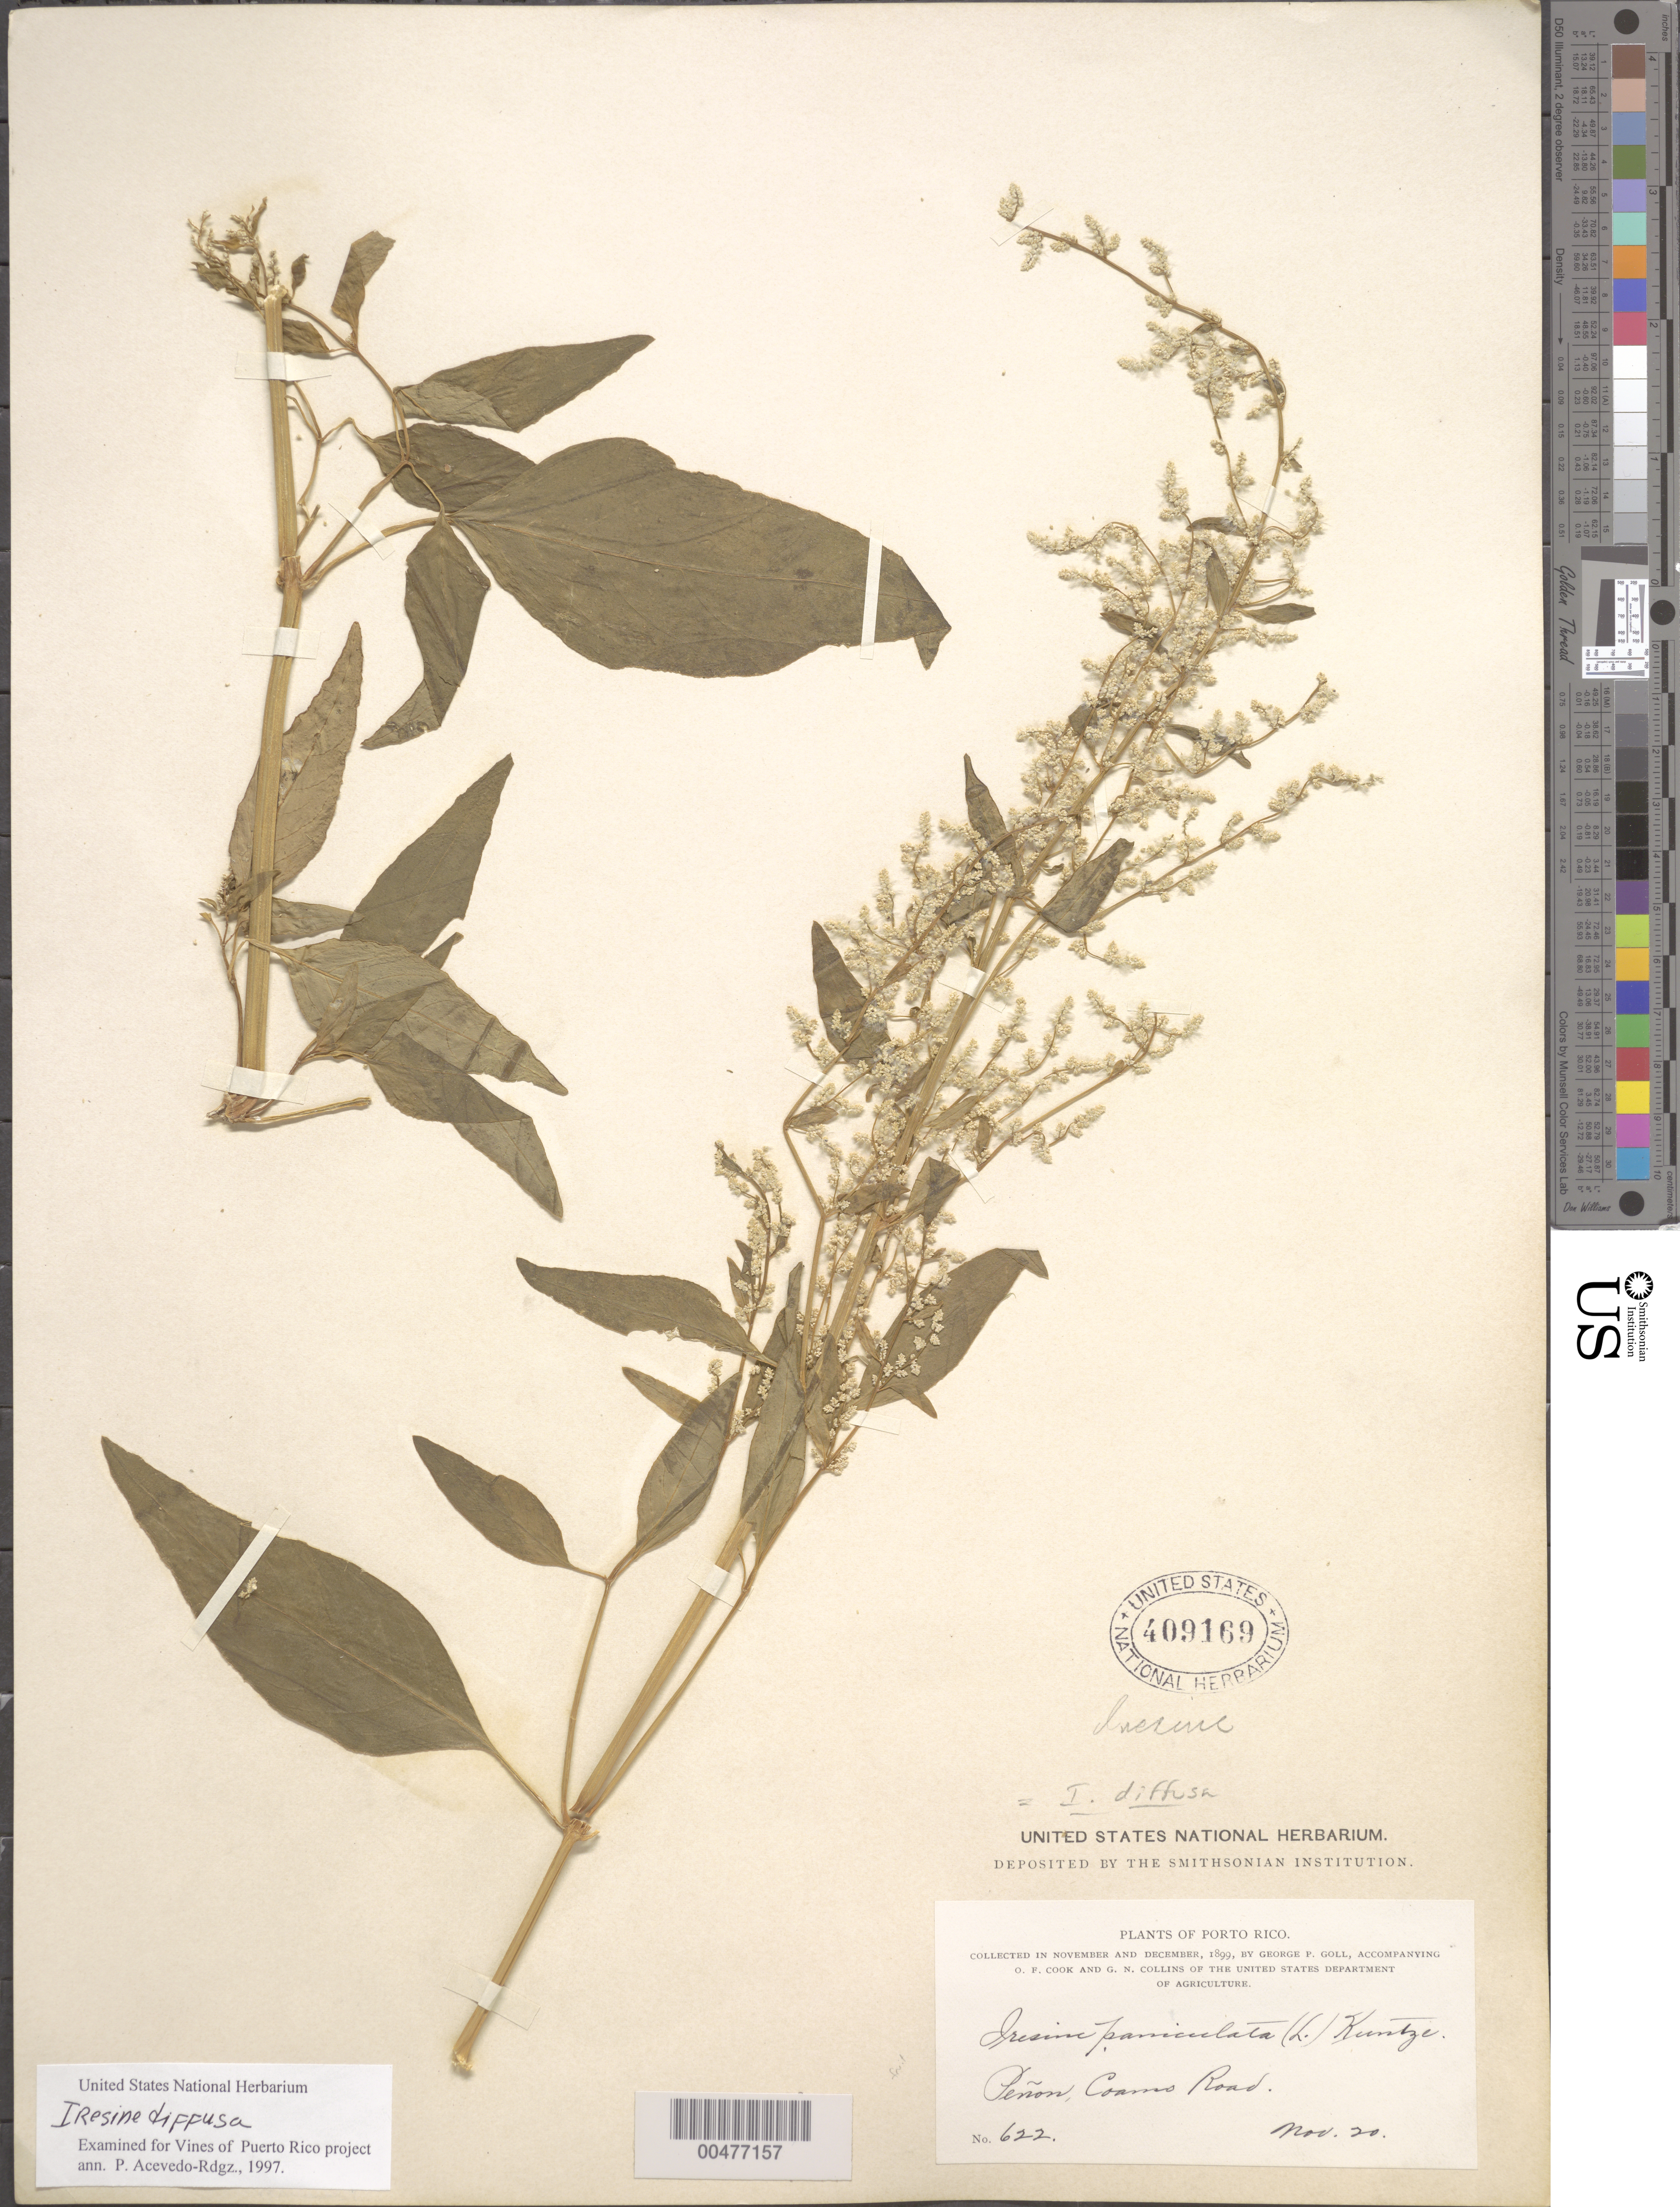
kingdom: Plantae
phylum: Tracheophyta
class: Magnoliopsida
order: Caryophyllales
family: Amaranthaceae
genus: Iresine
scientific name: Iresine diffusa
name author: Humb. & Bonpl. ex Willd.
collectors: G. Goll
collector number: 622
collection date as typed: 20 Nov 1899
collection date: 1899-11-20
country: Puerto Rico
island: Greater Antilles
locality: Peñon, Coamo Road.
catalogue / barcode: US 409169